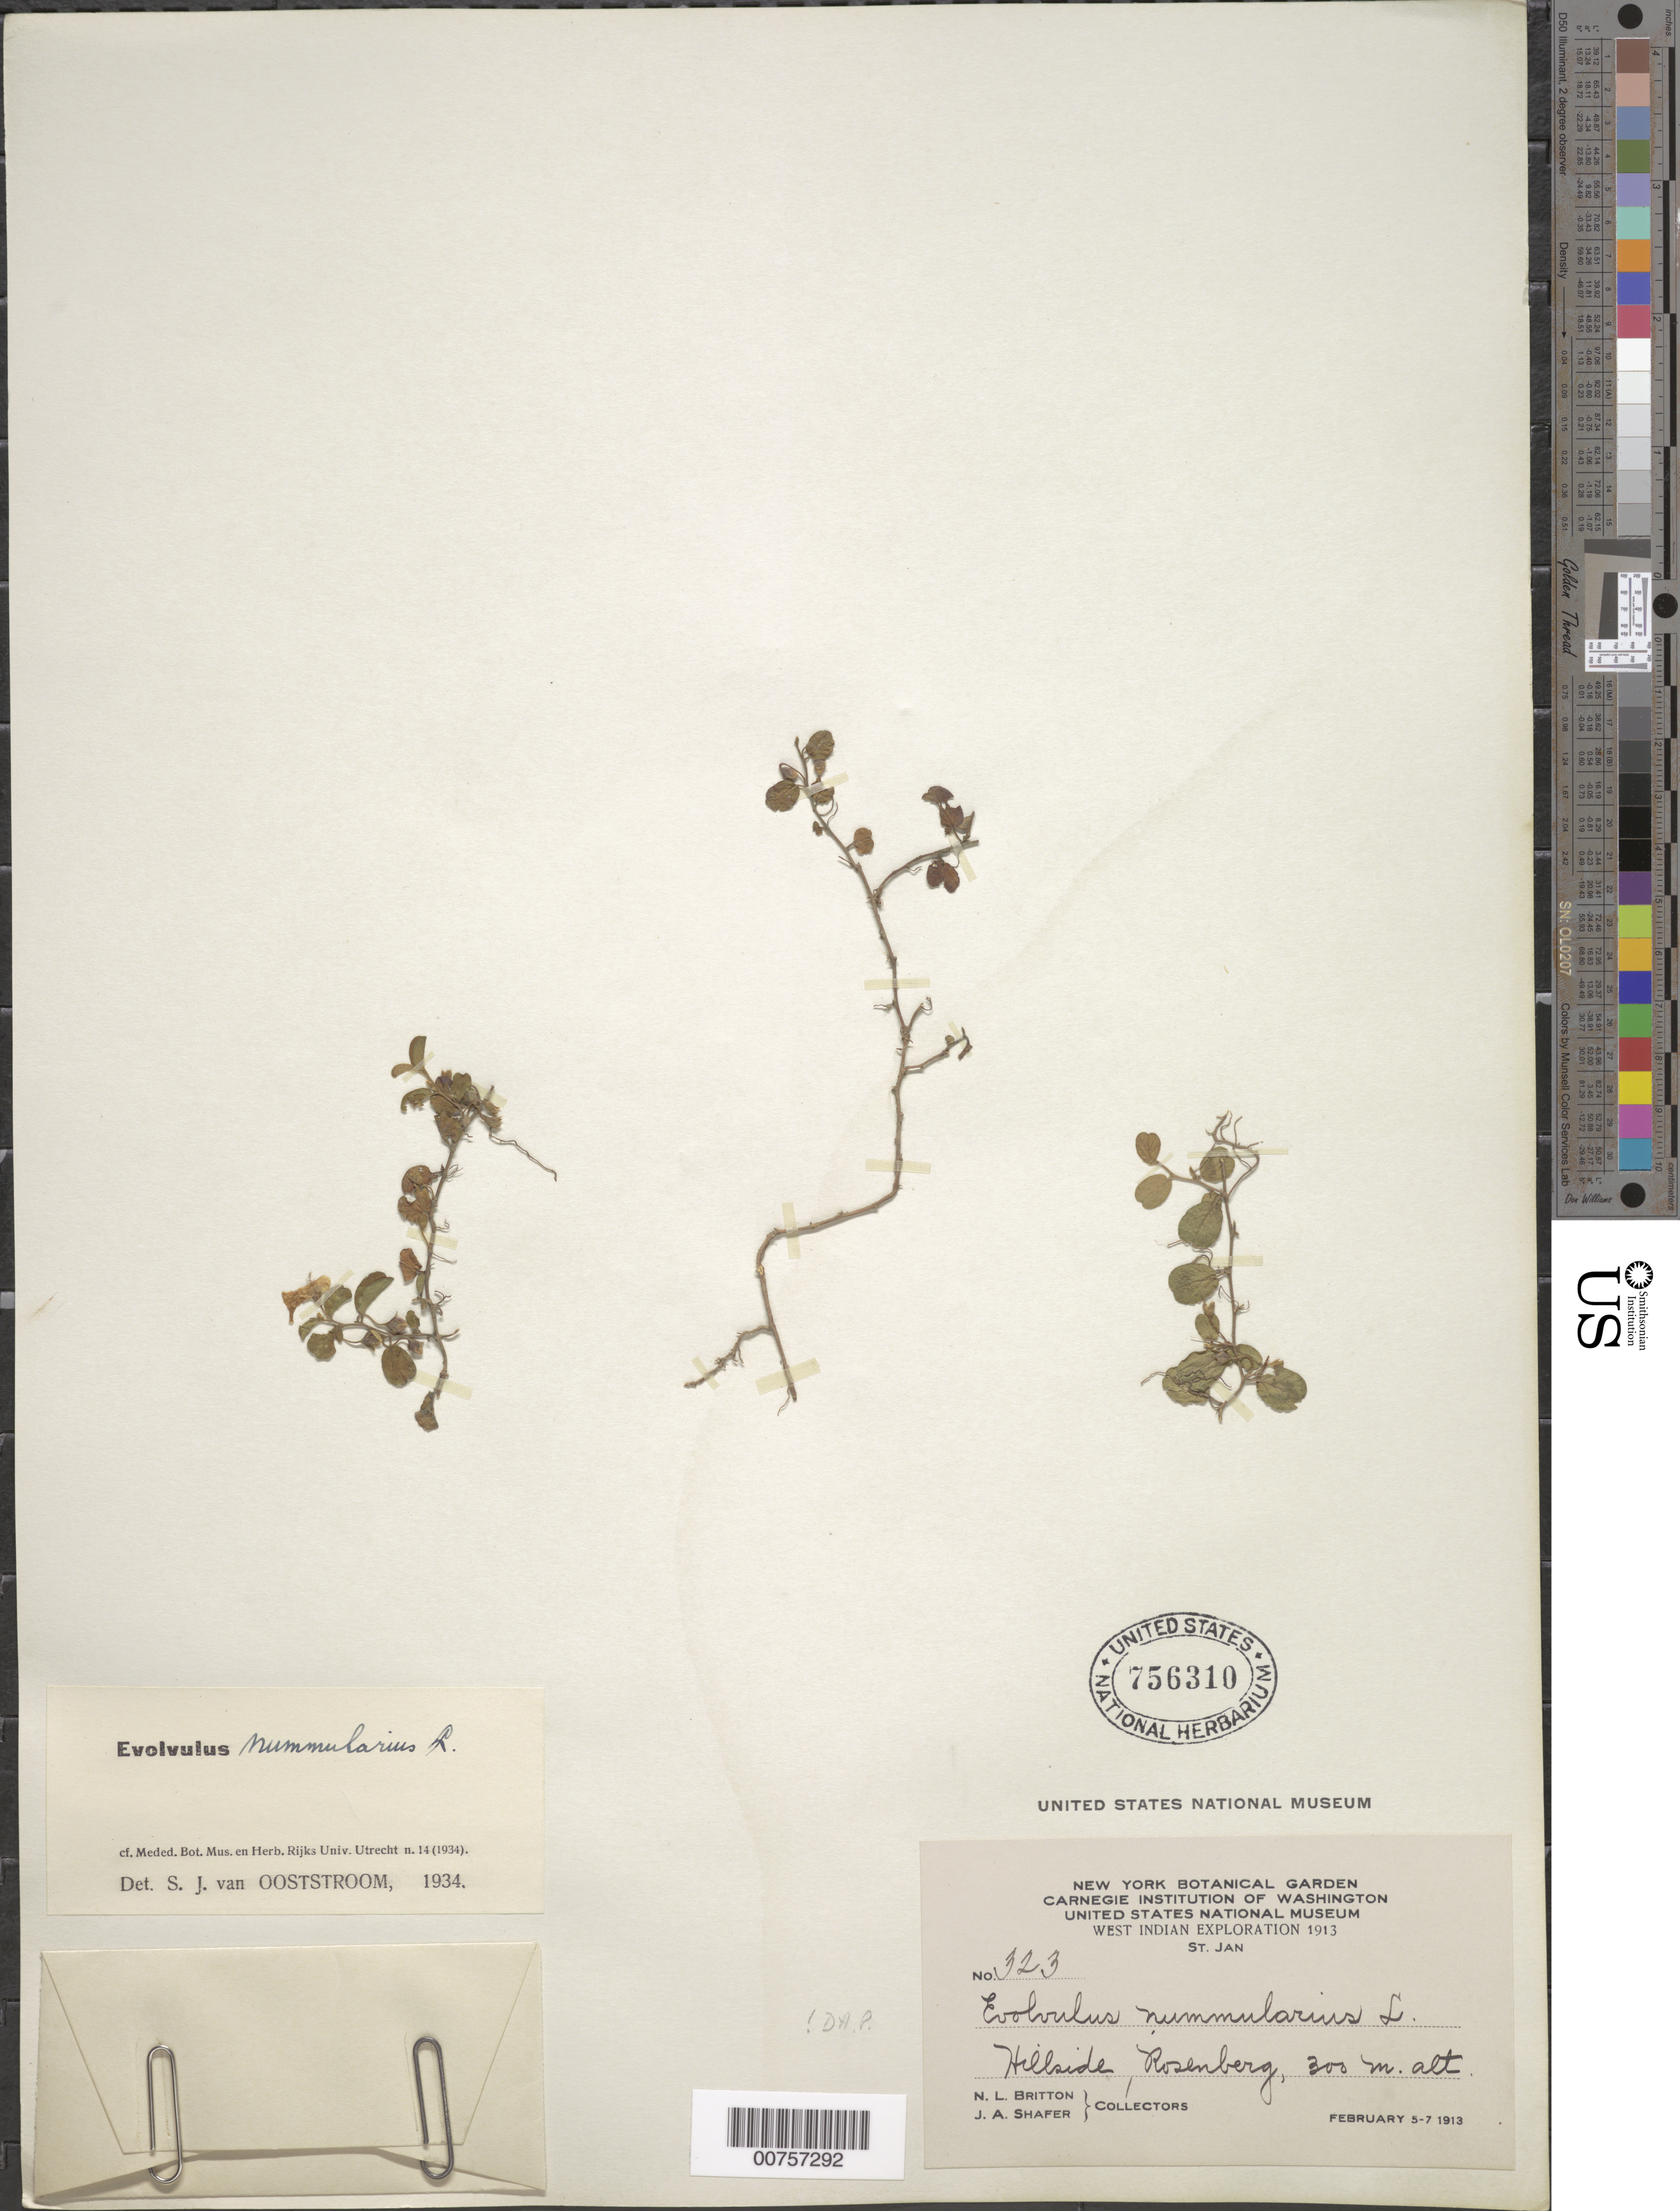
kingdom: Plantae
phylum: Tracheophyta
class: Magnoliopsida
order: Solanales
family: Convolvulaceae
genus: Evolvulus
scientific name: Evolvulus nummularius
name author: (L.) L.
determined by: Ooststroom, S. J. van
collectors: N. Britton & J. A. Shafer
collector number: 323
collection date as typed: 05 Feb 1913 to 07 Feb 1913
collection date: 1913-02-05/1913-02-07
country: U.S. Virgin Islands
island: St. John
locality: Rosenberg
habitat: Hillside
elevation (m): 300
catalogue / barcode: US 756310